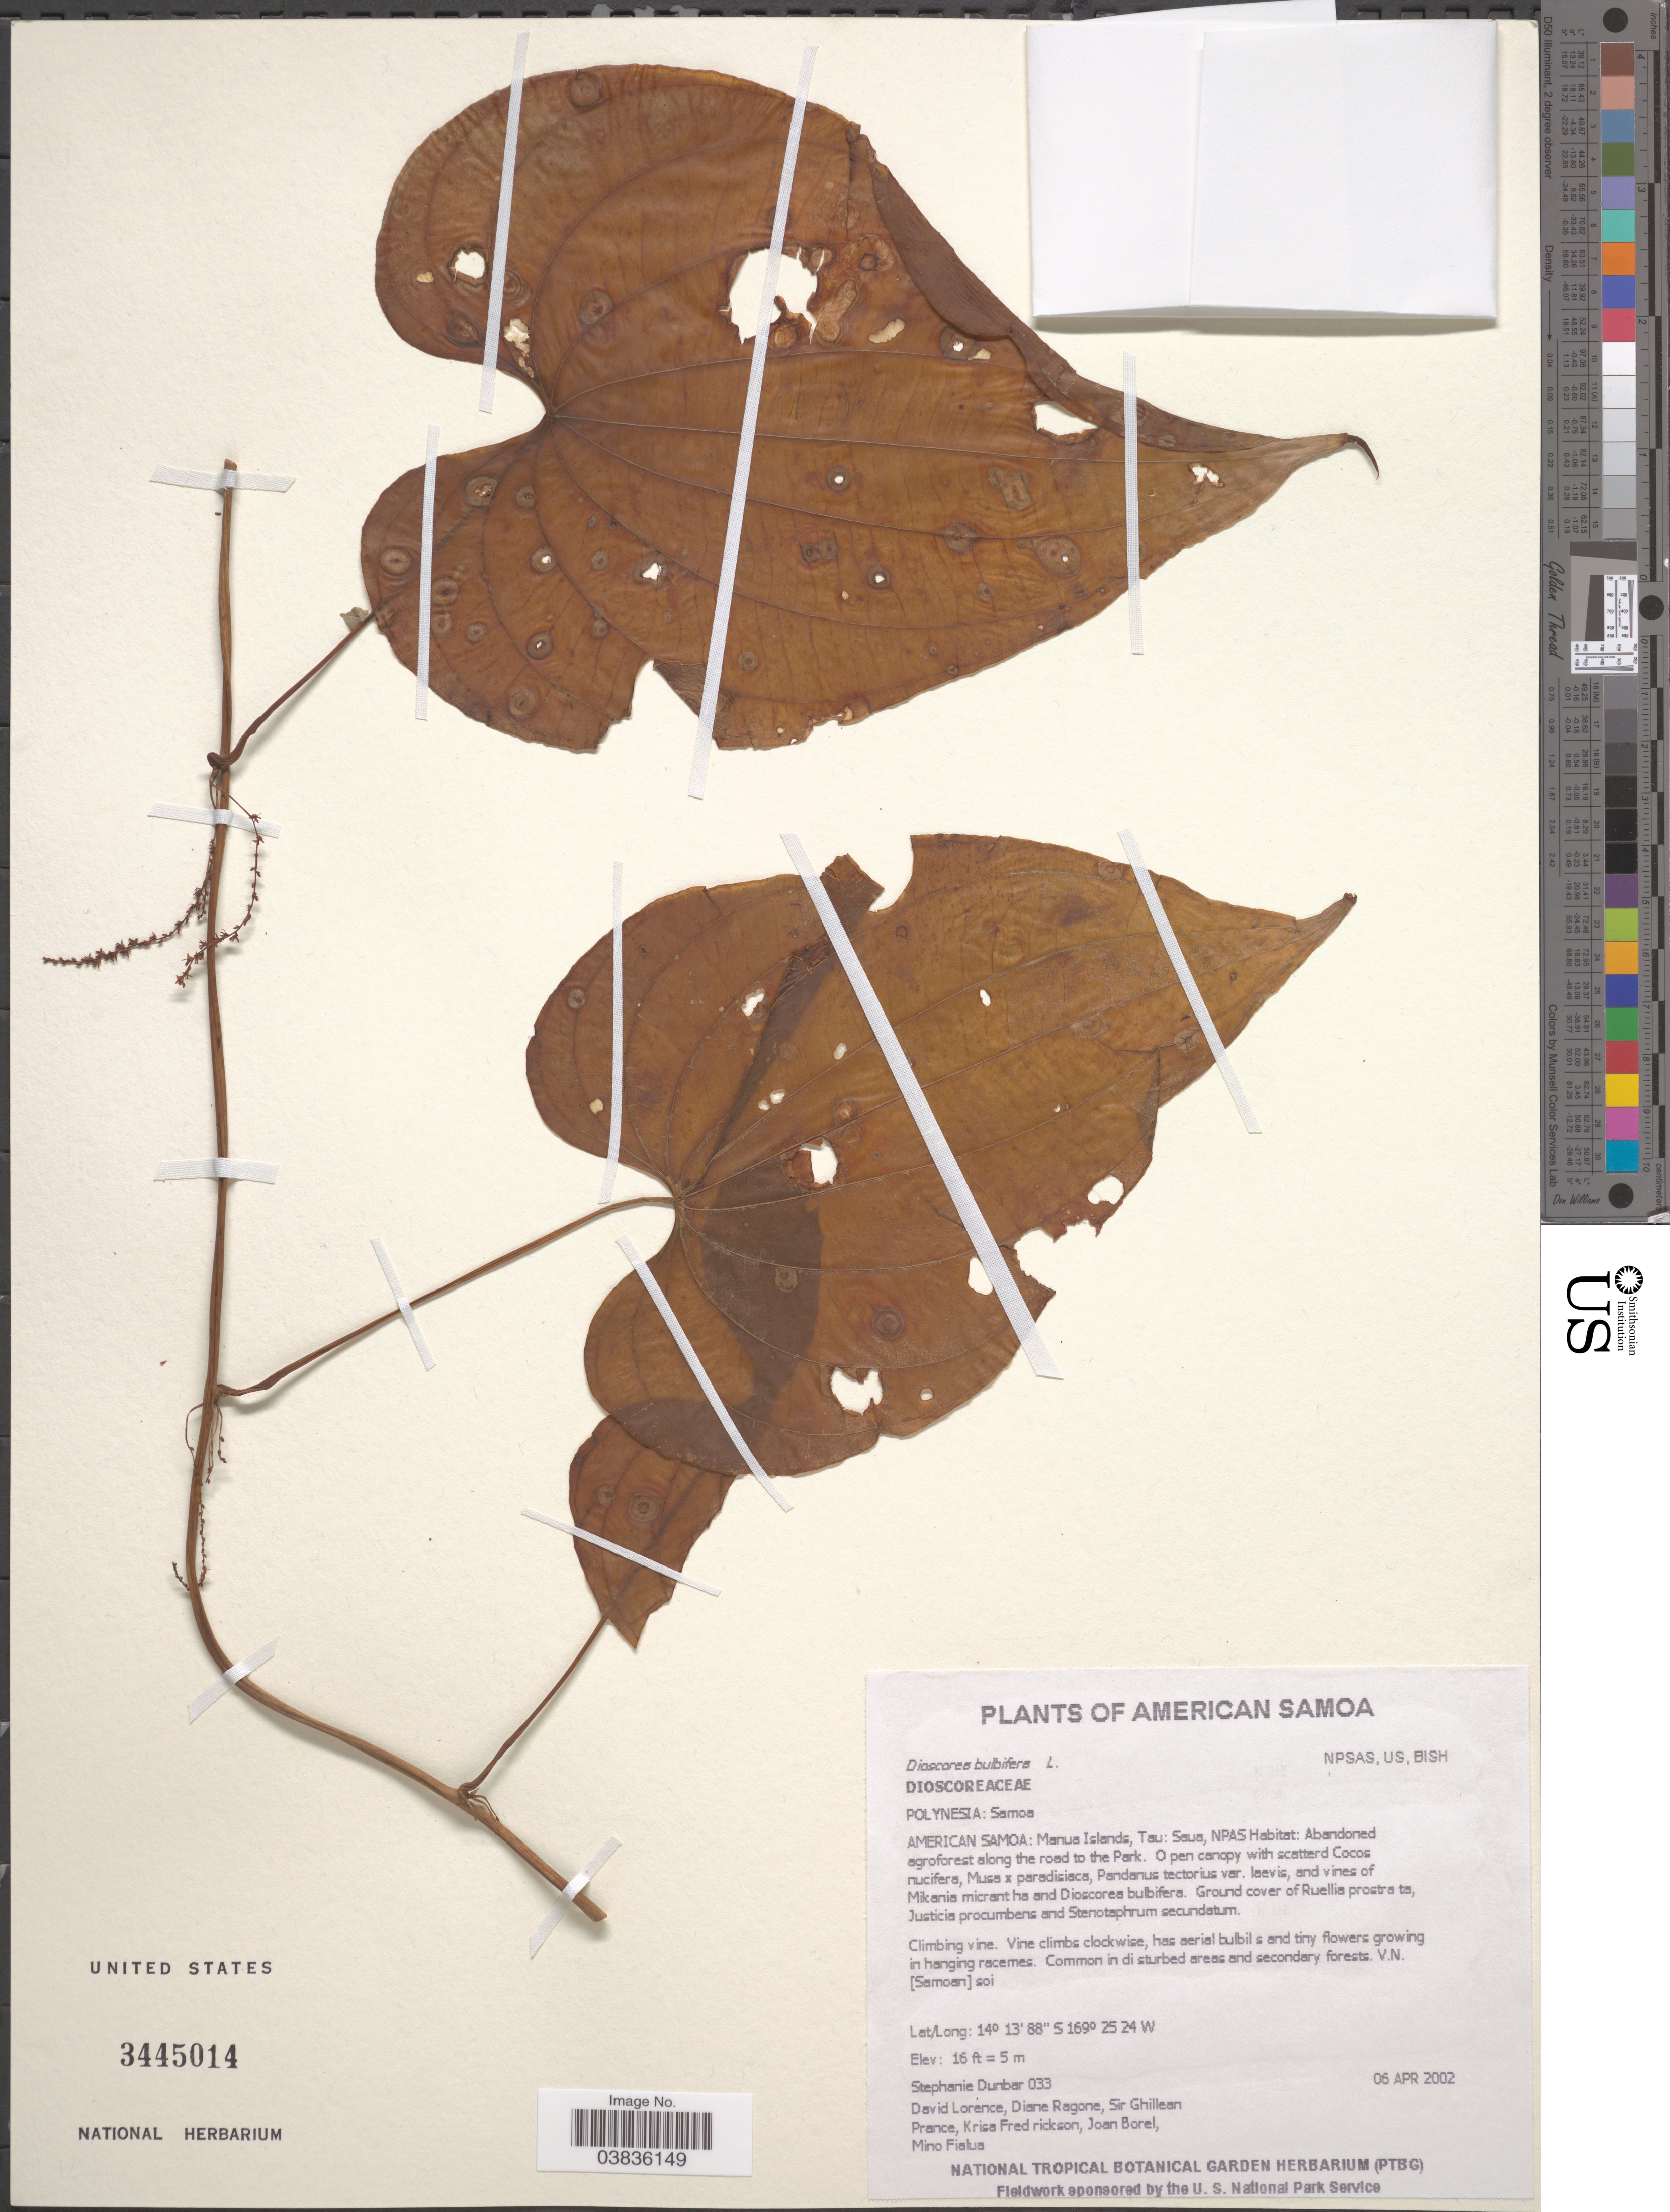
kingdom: Plantae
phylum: Tracheophyta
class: Liliopsida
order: Dioscoreales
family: Dioscoreaceae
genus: Dioscorea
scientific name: Dioscorea bulbifera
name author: L.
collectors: S. Dunbar, D. Lorence, D. Ragone, G. T. Prance & et al.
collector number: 033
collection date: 2002-04-06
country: American Samoa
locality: Manua Islands, Tau: Sausa, NPAS. Along the road to the Park.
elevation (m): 5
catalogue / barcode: US 3445014